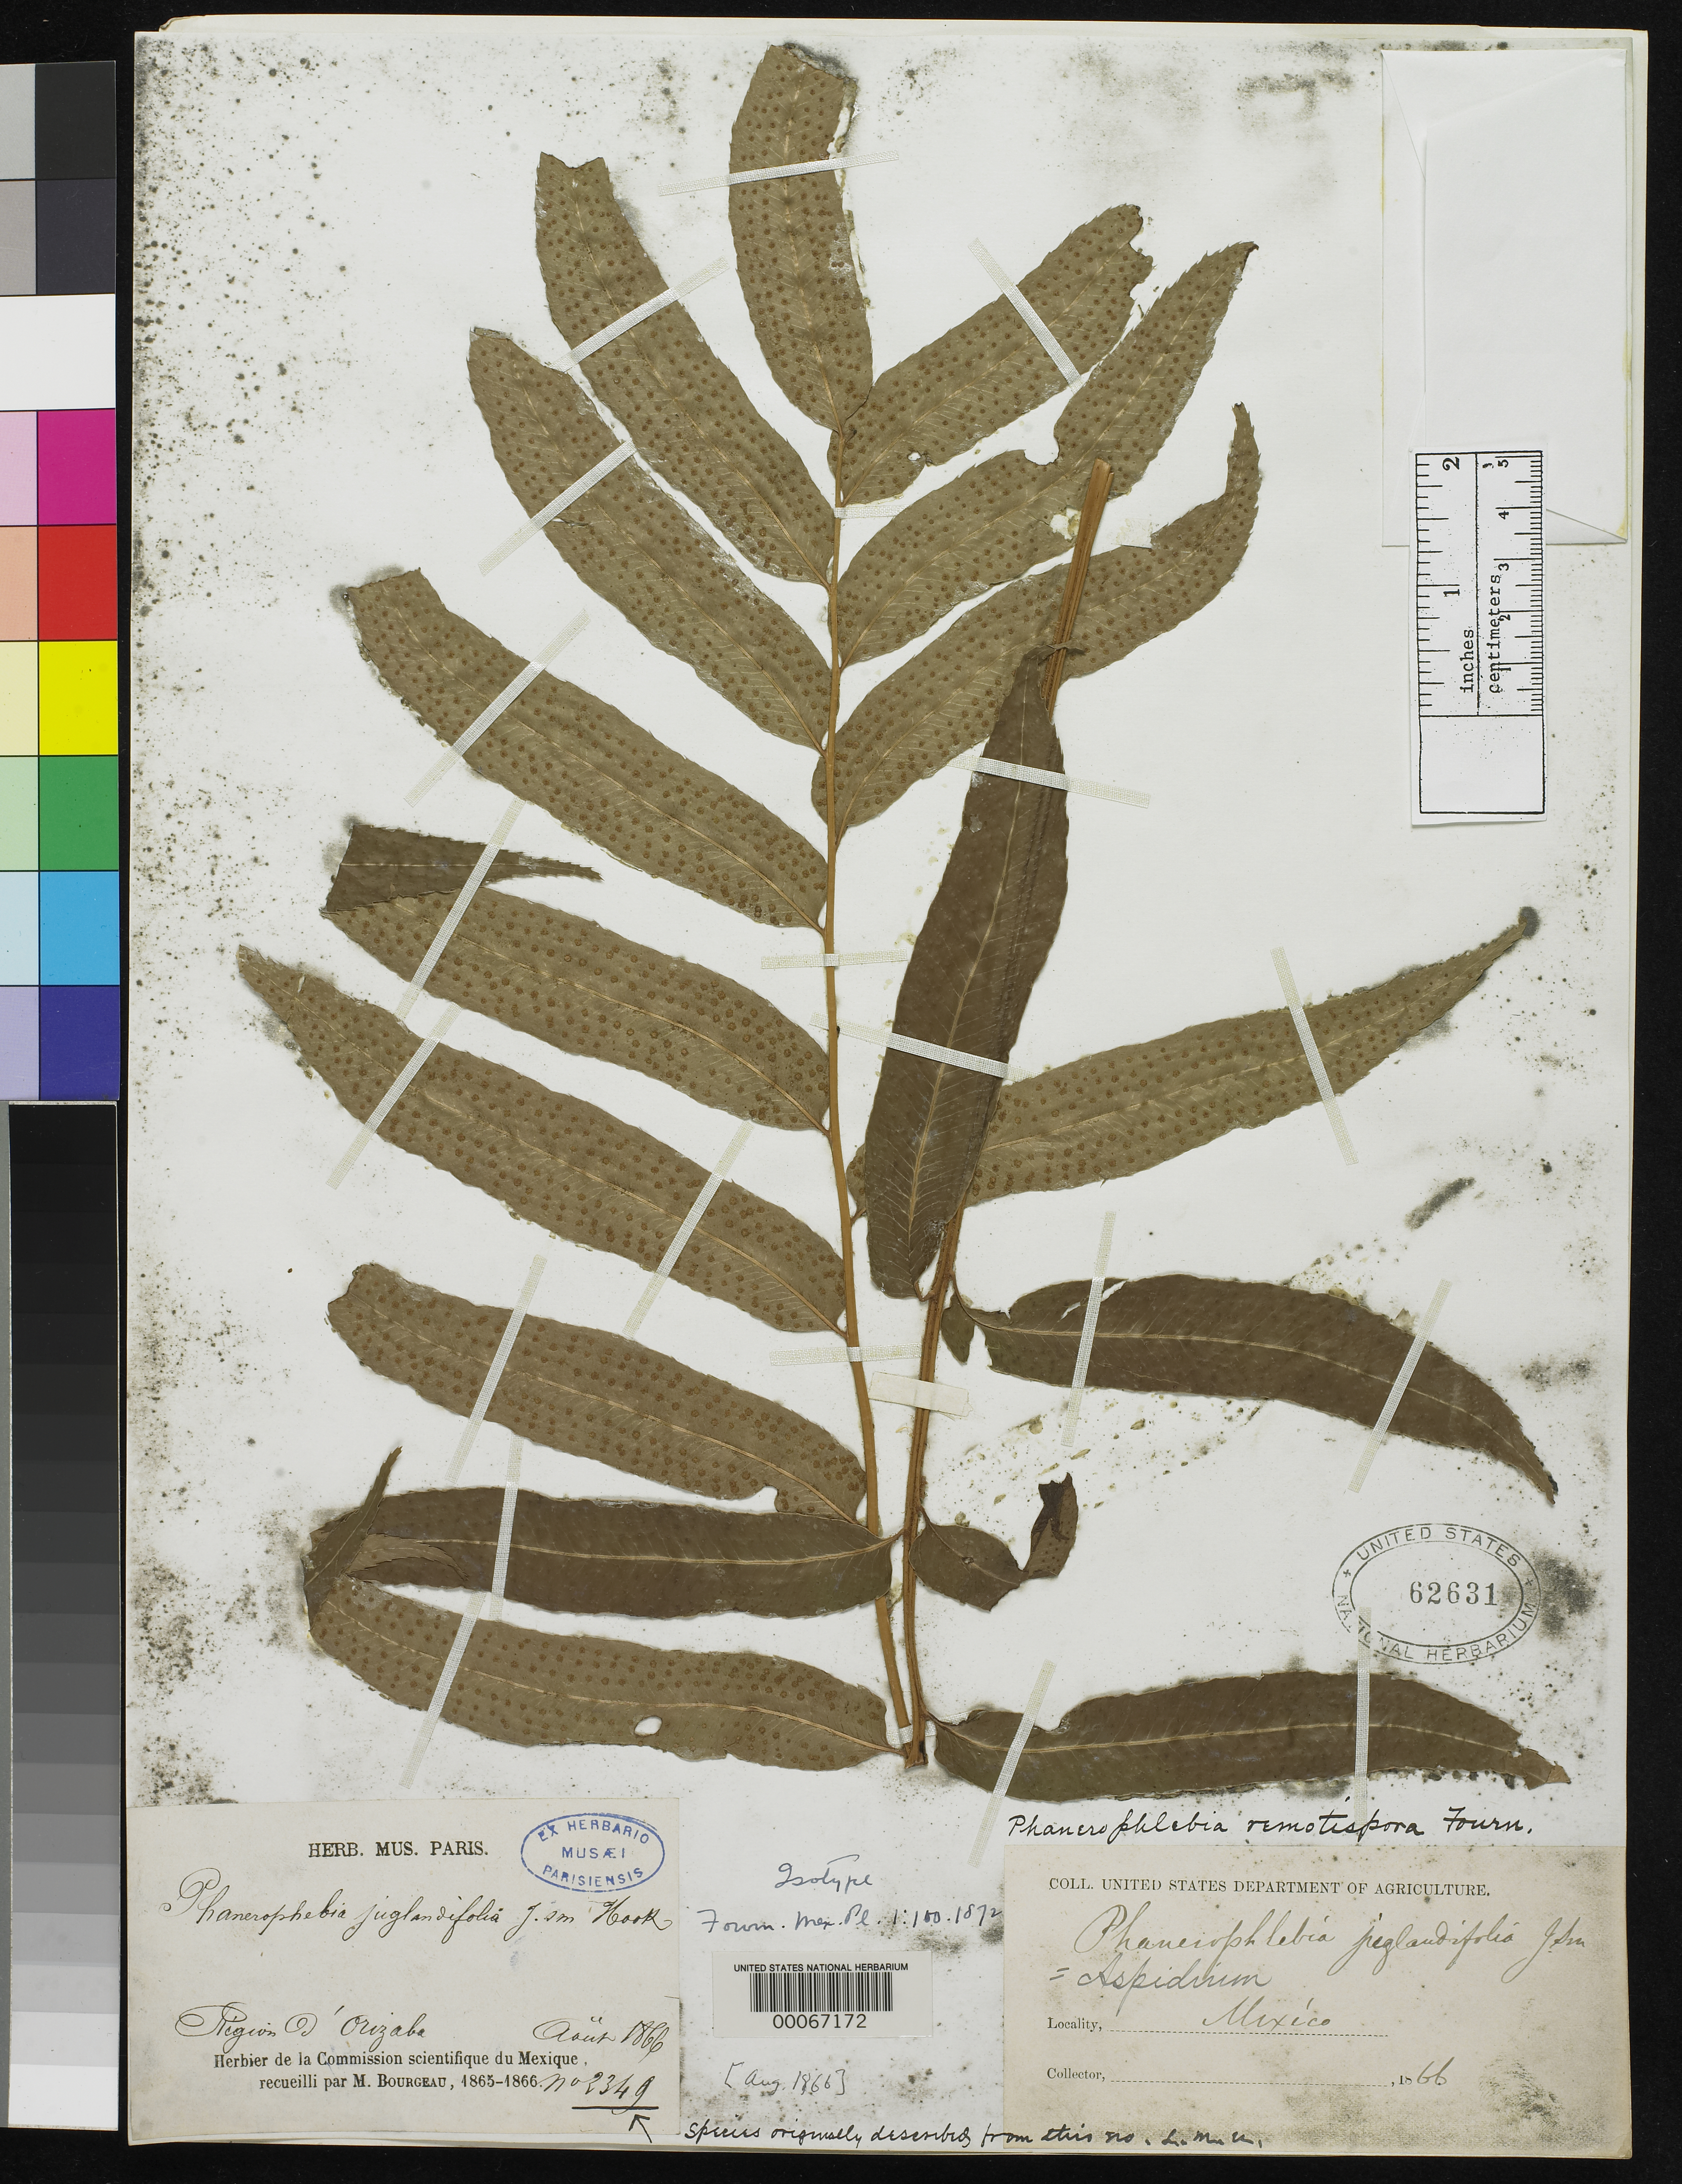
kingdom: Plantae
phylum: Tracheophyta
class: Polypodiopsida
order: Polypodiales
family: Dryopteridaceae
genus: Phanerophlebia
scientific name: Phanerophlebia remotispora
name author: E. Fourn.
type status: Type Collection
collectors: E. Bourgeau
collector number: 2349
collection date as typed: Aug 1866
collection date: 1866-08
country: Mexico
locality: Region 'Orizaba.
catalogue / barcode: US 62631